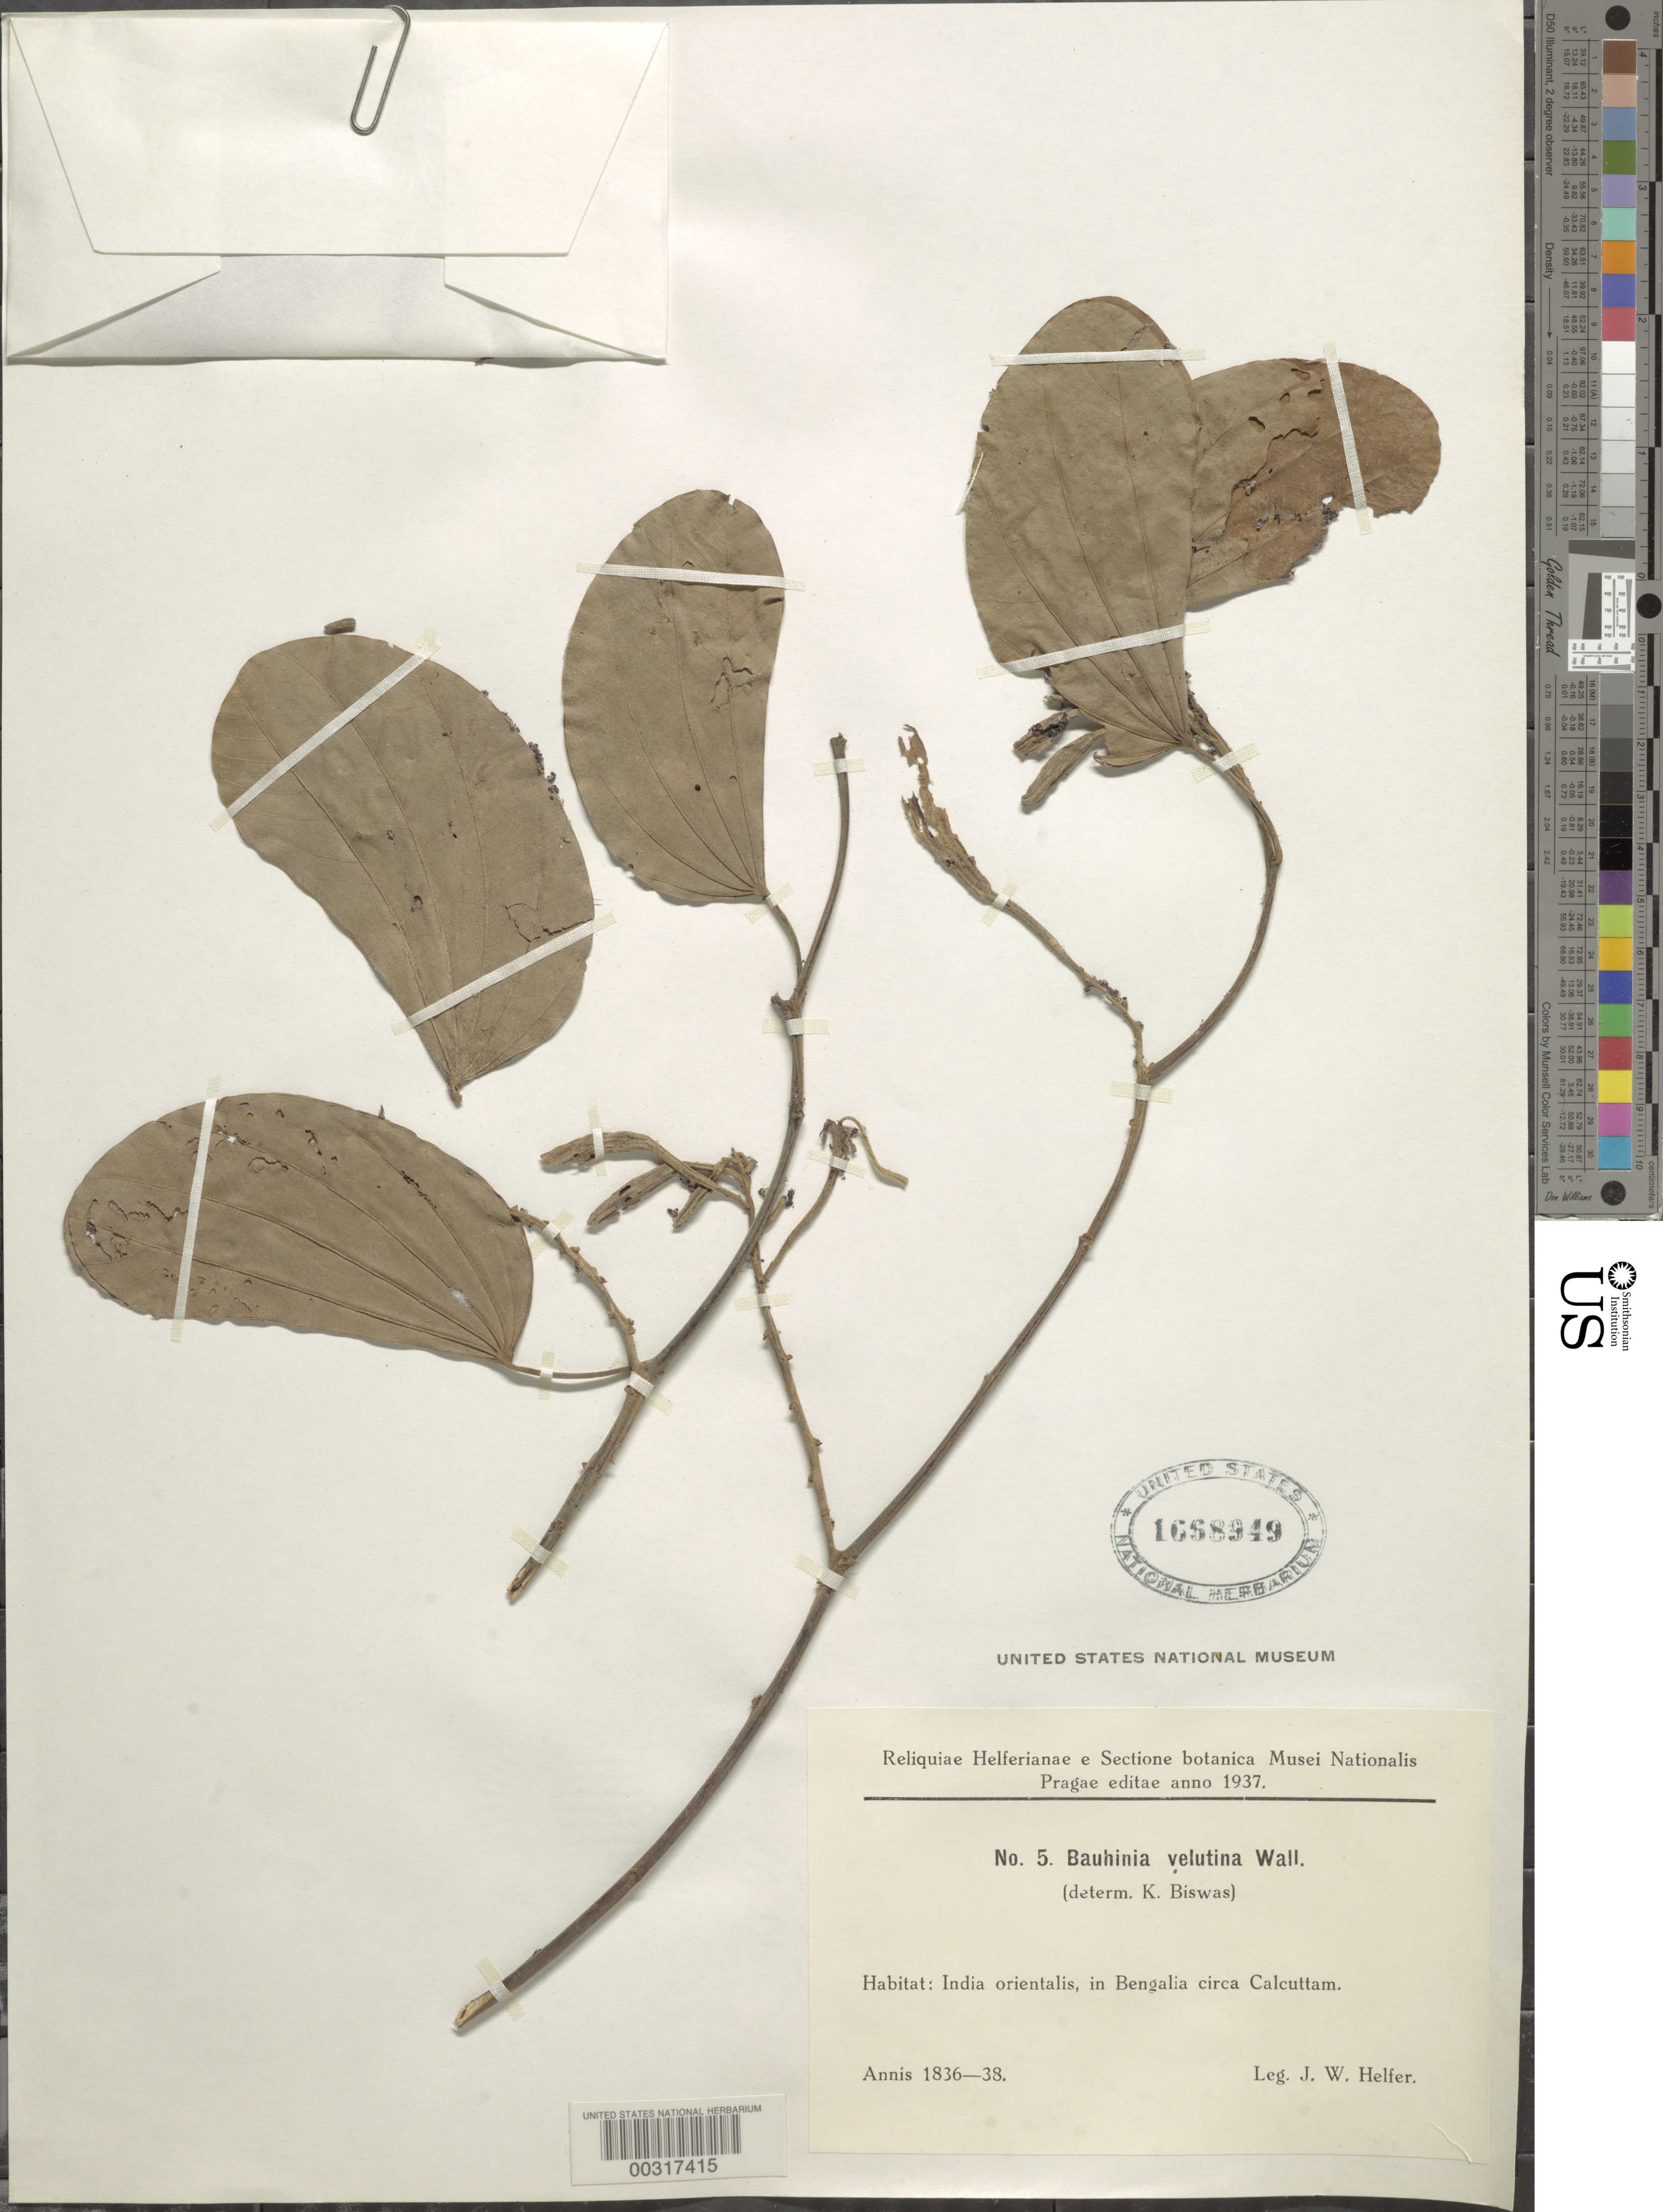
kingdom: Plantae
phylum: Tracheophyta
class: Magnoliopsida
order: Fabales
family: Fabaceae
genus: Bauhinia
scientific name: Bauhinia velutina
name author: (Benth.) Wall. ex Baker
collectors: J. W. Helfer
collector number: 5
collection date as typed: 1836 to -- -- 1838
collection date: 1836/1838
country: India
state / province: West Bengal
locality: Vicinity of calcutta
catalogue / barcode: US 1668949